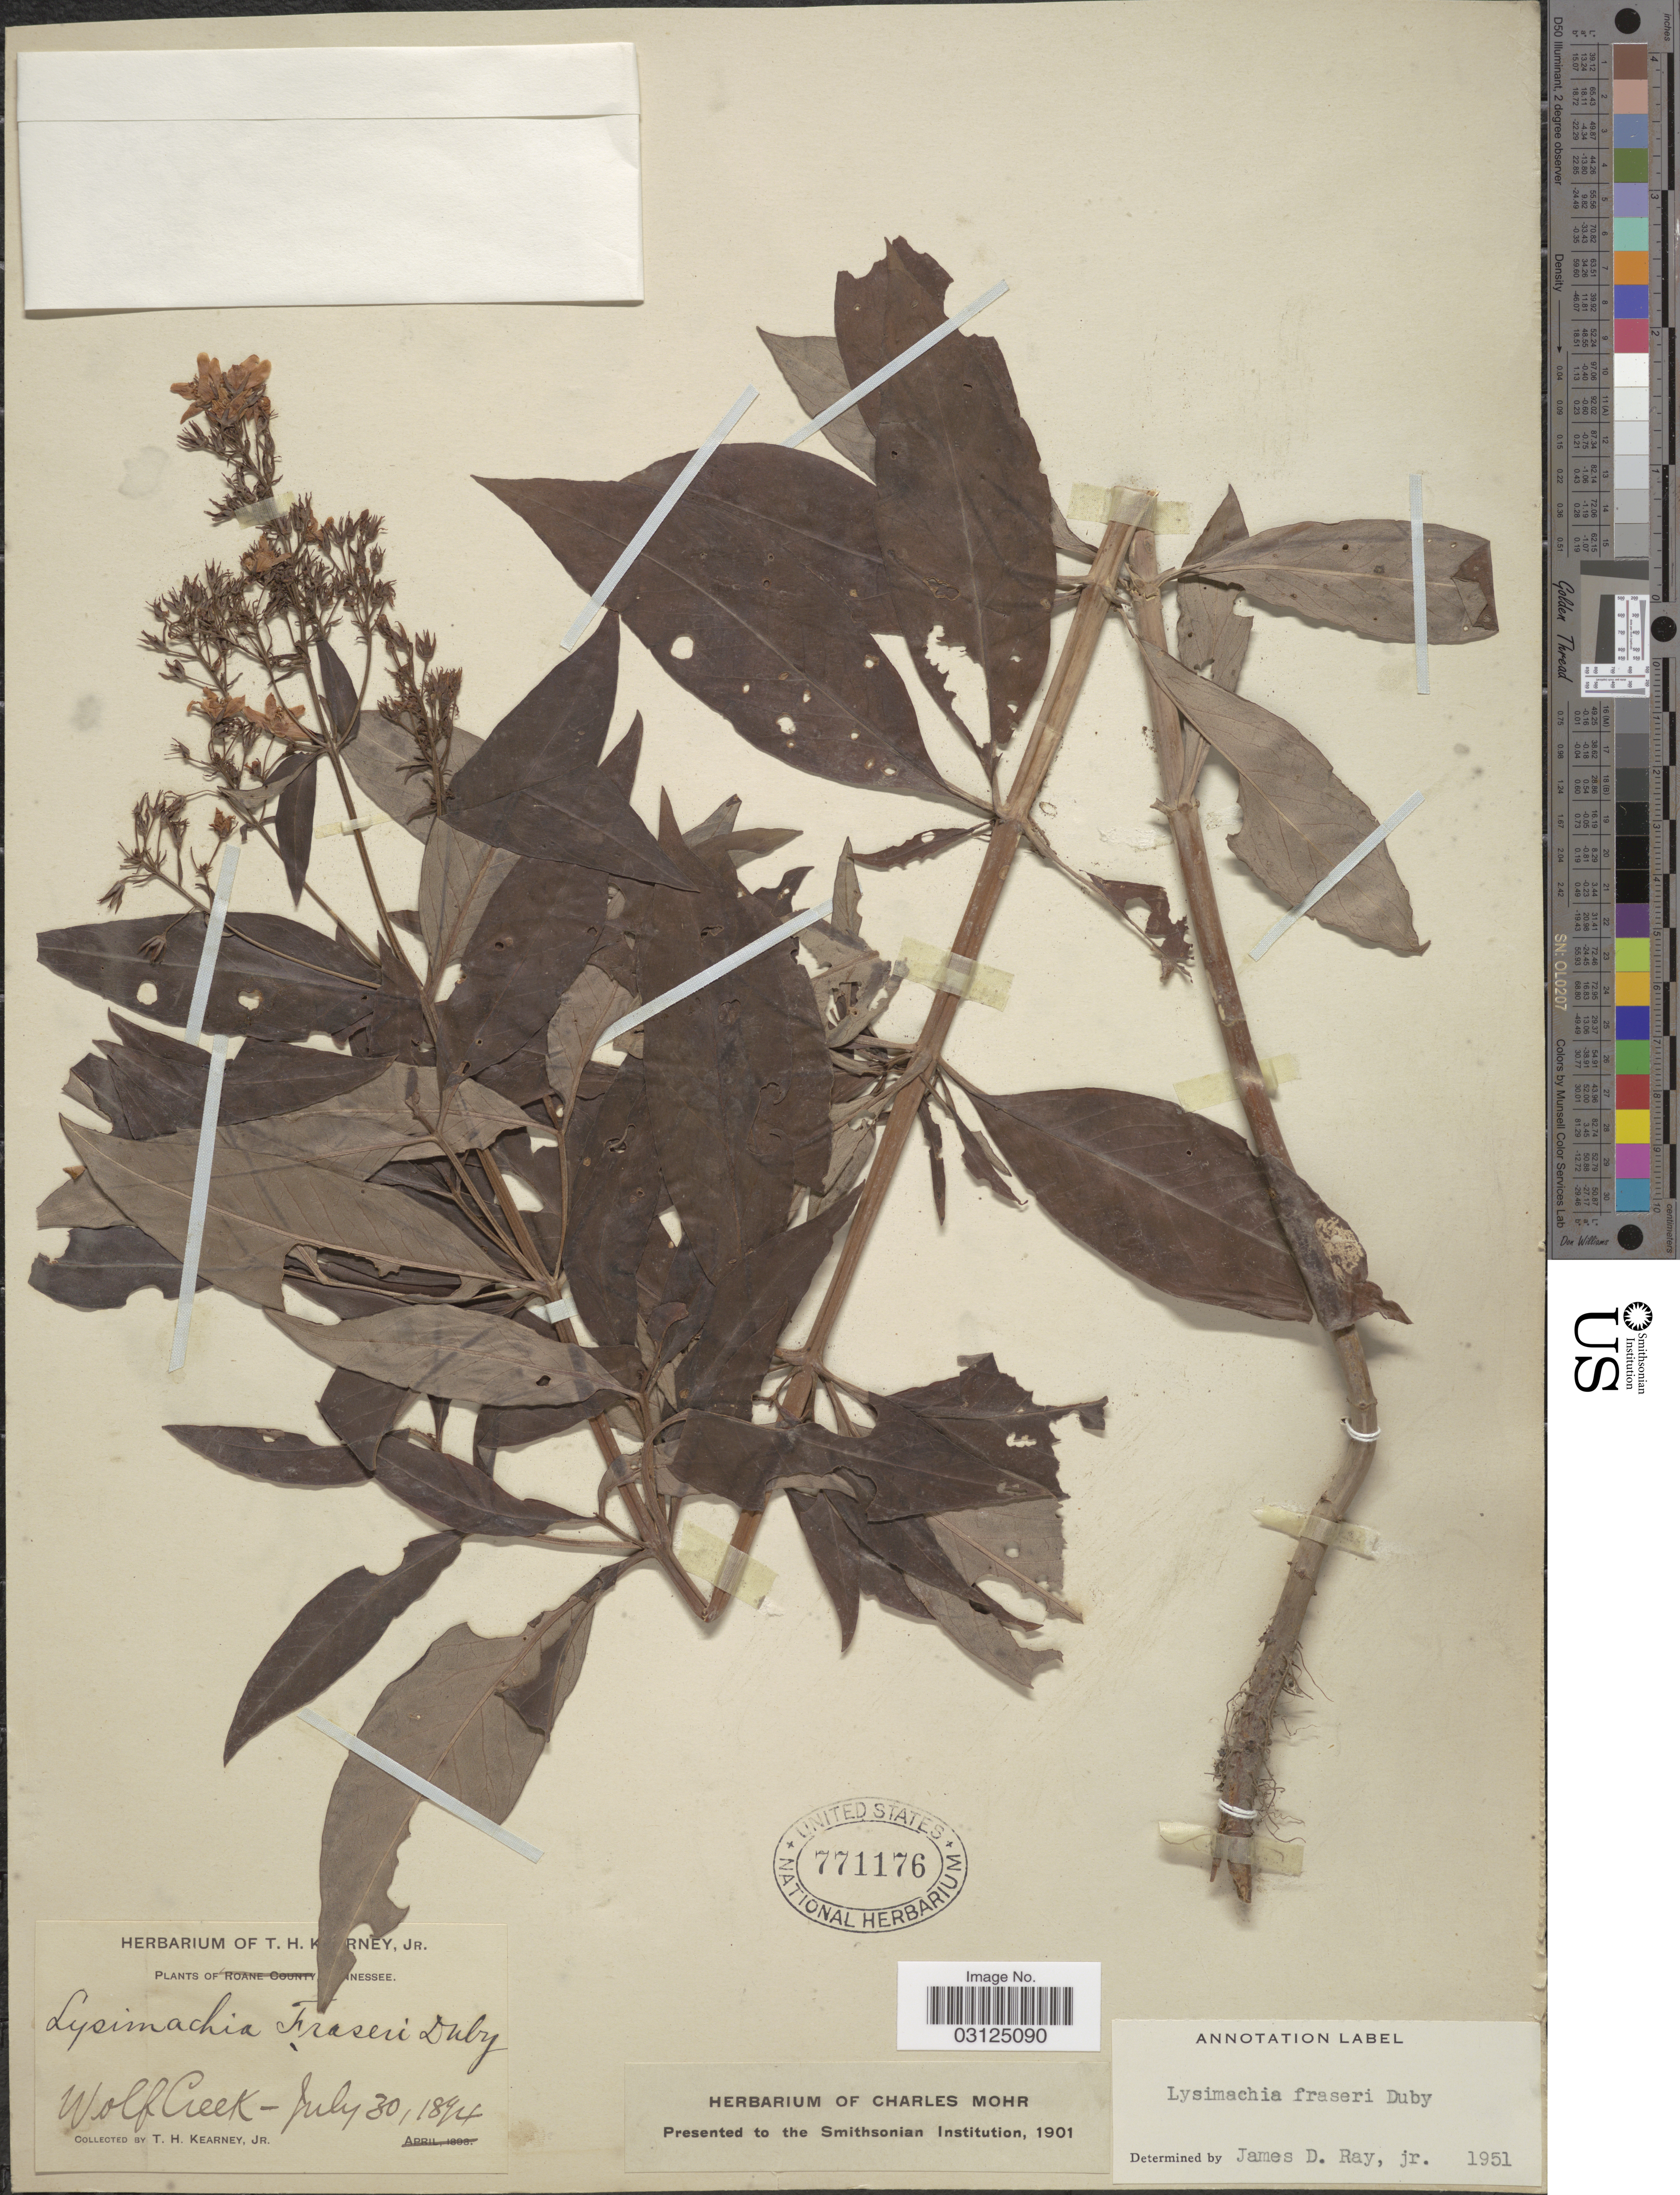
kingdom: Plantae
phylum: Tracheophyta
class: Magnoliopsida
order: Ericales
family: Primulaceae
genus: Lysimachia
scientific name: Lysimachia fraseri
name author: Duby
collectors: T. H. Kearney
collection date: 1894-07-30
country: United States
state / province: Tennessee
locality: Wolf Creek.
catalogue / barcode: US 771176